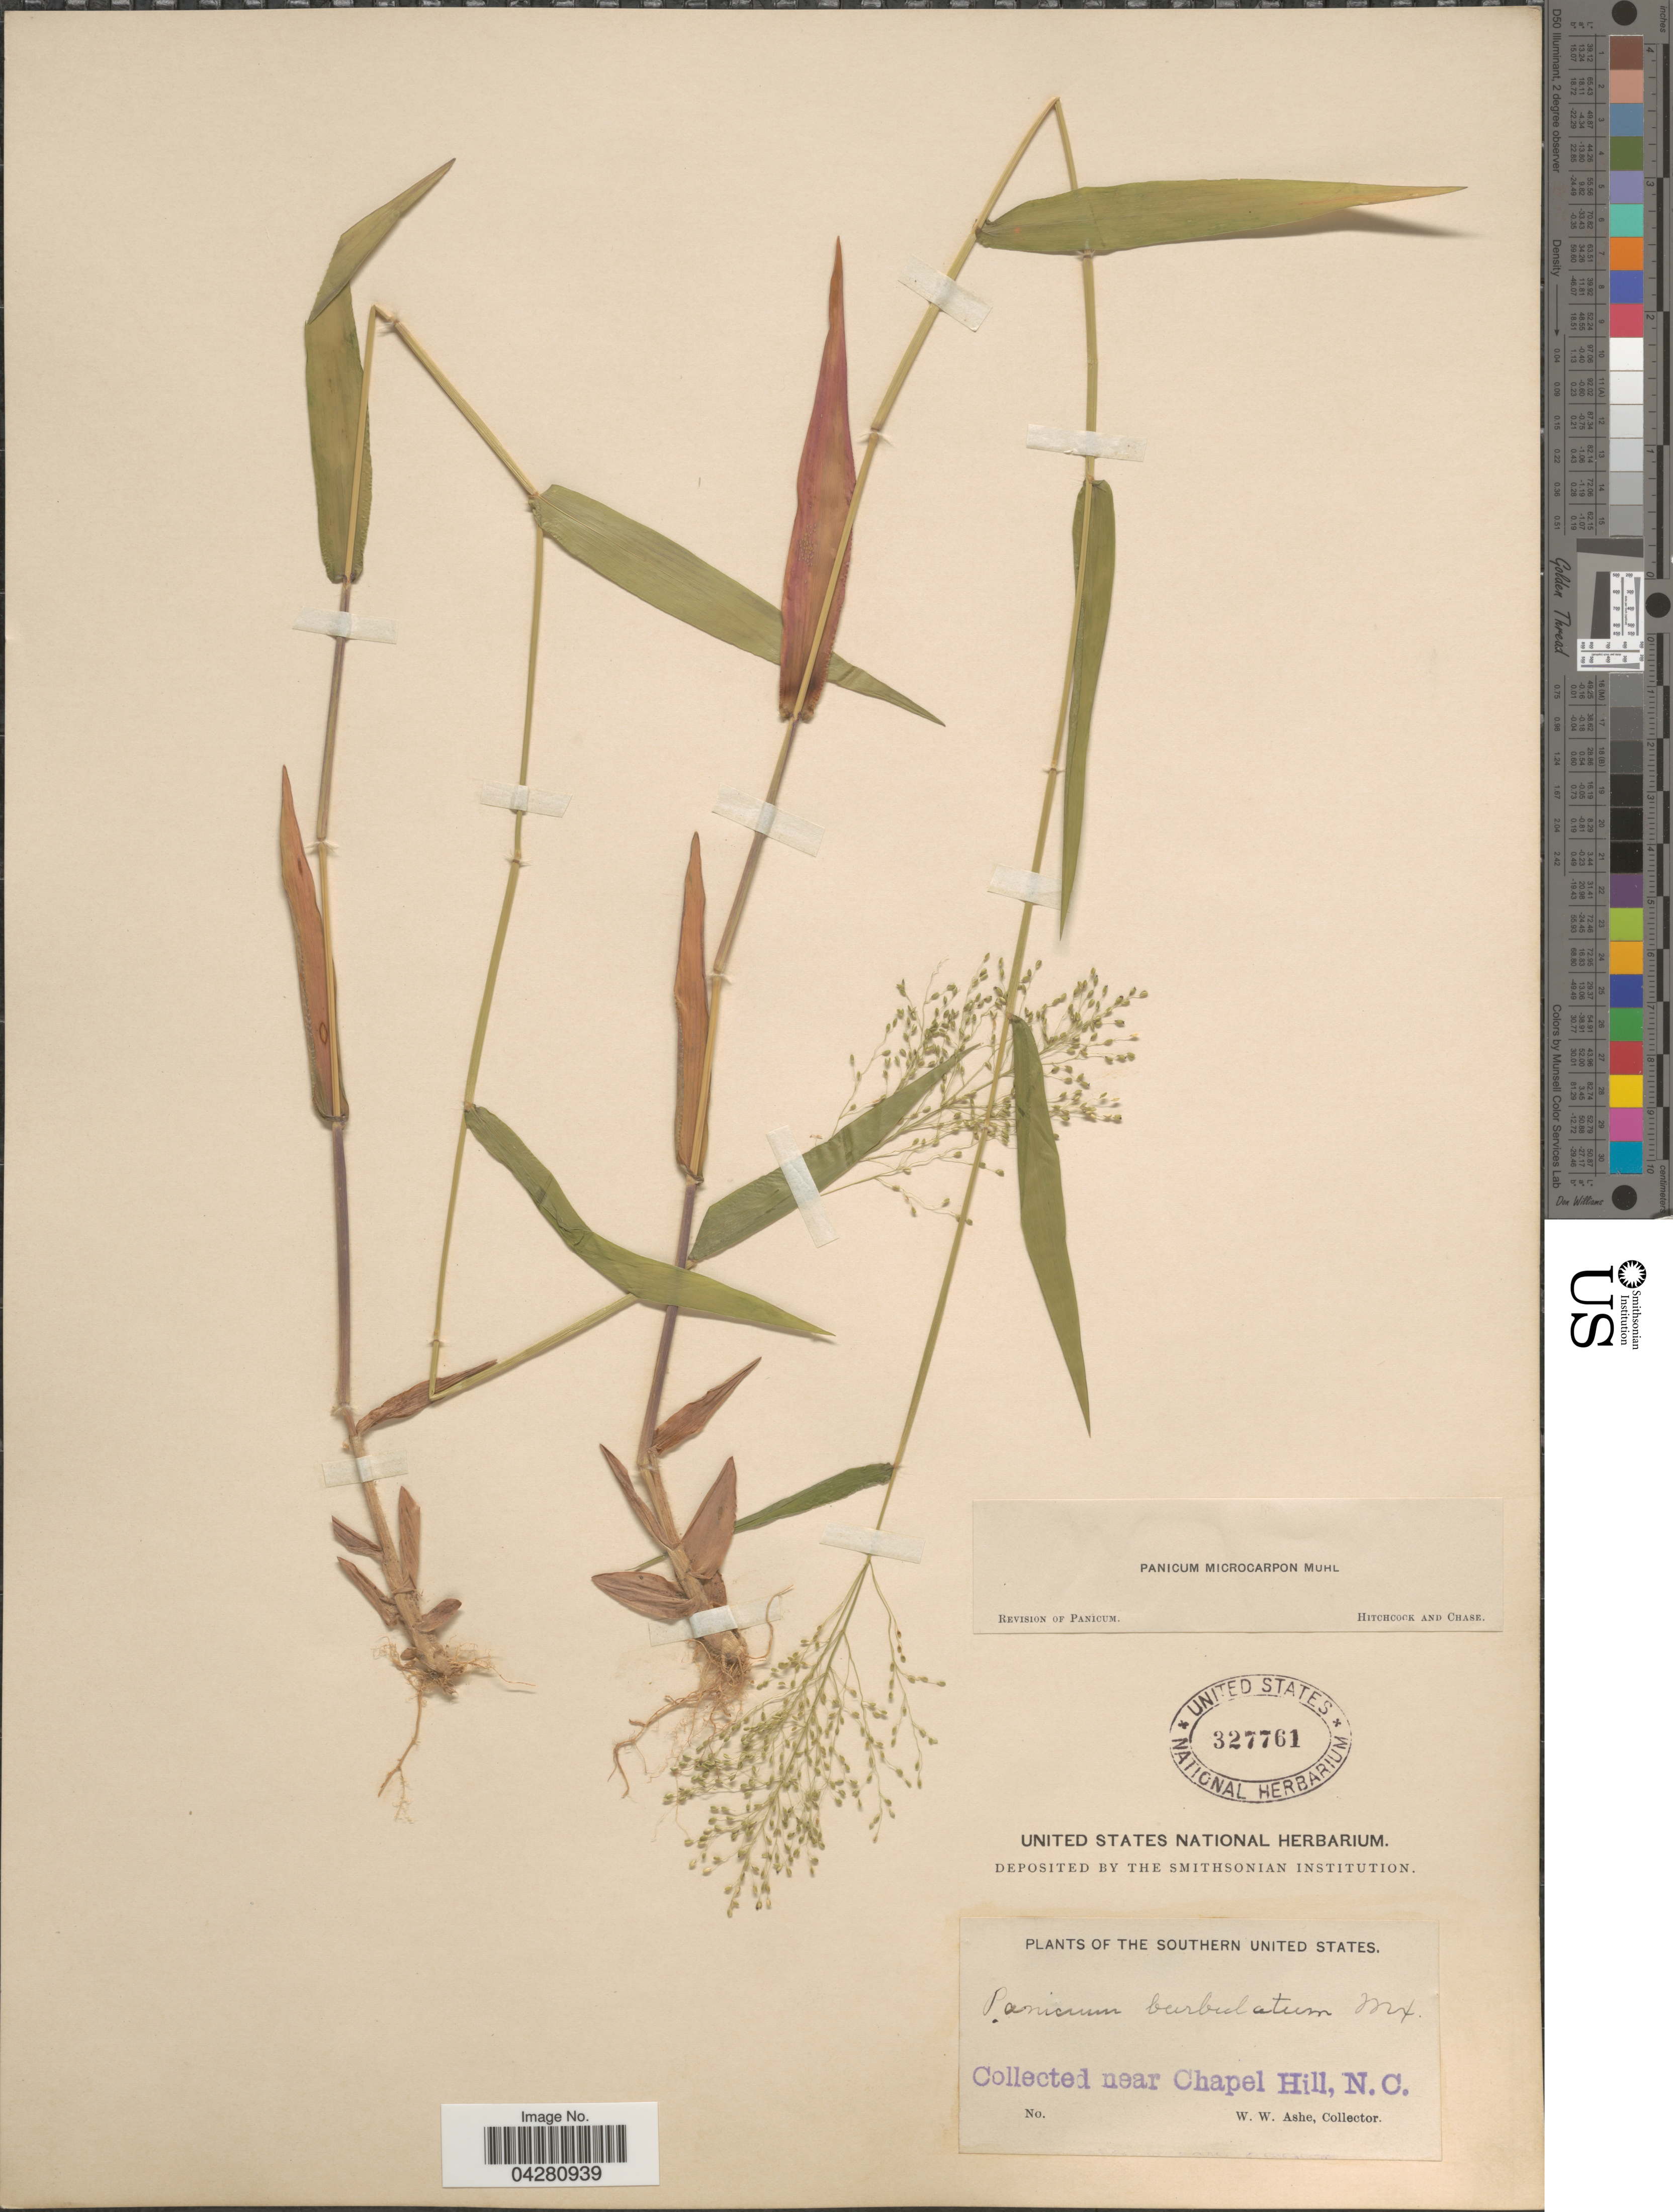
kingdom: Plantae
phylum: Tracheophyta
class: Liliopsida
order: Poales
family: Poaceae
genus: Dichanthelium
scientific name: Dichanthelium dichotomum var. dichotomum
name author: (L.) Gould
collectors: W. W. Ashe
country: United States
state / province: North Carolina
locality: Southern United States. Near Chapel Hill.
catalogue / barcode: US 327761